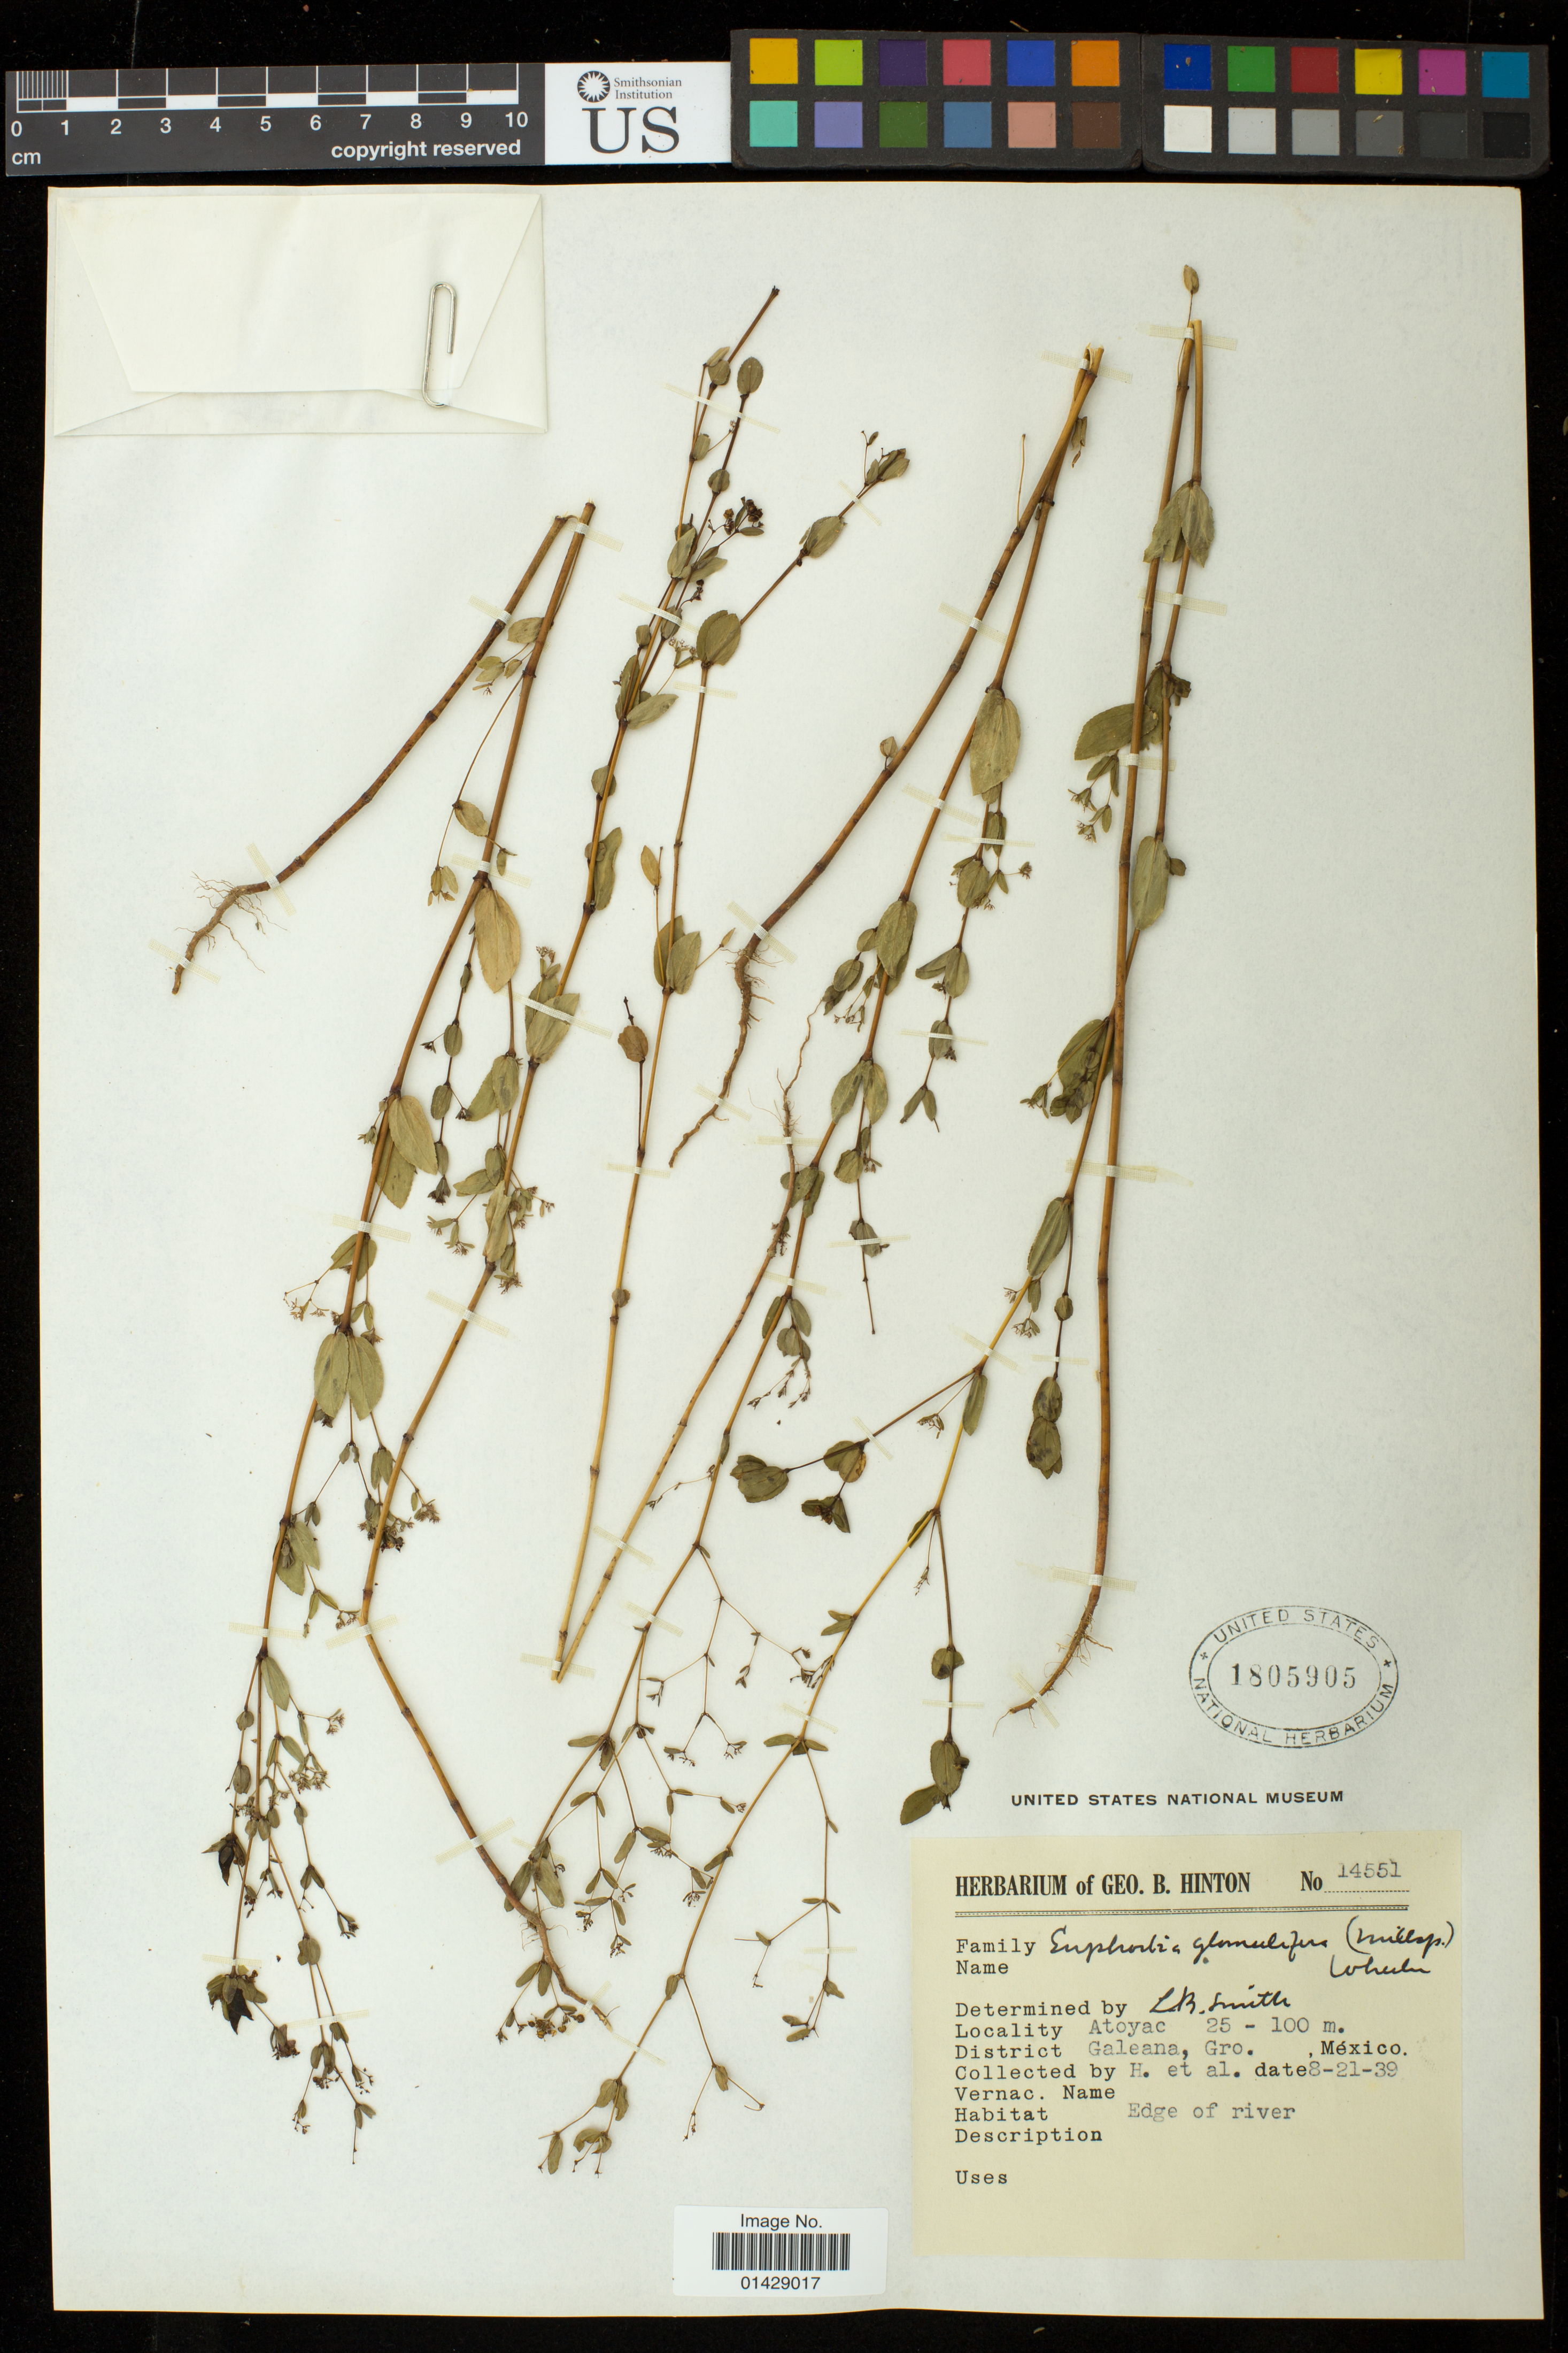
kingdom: Plantae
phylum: Tracheophyta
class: Magnoliopsida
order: Malpighiales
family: Euphorbiaceae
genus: Euphorbia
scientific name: Euphorbia hyssopifolia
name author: L.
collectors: G. B. Hinton & et al.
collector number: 14551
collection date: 1939-08-21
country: Mexico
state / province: Guerrero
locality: Atoyac, Galeana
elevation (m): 25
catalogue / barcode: US 1805905